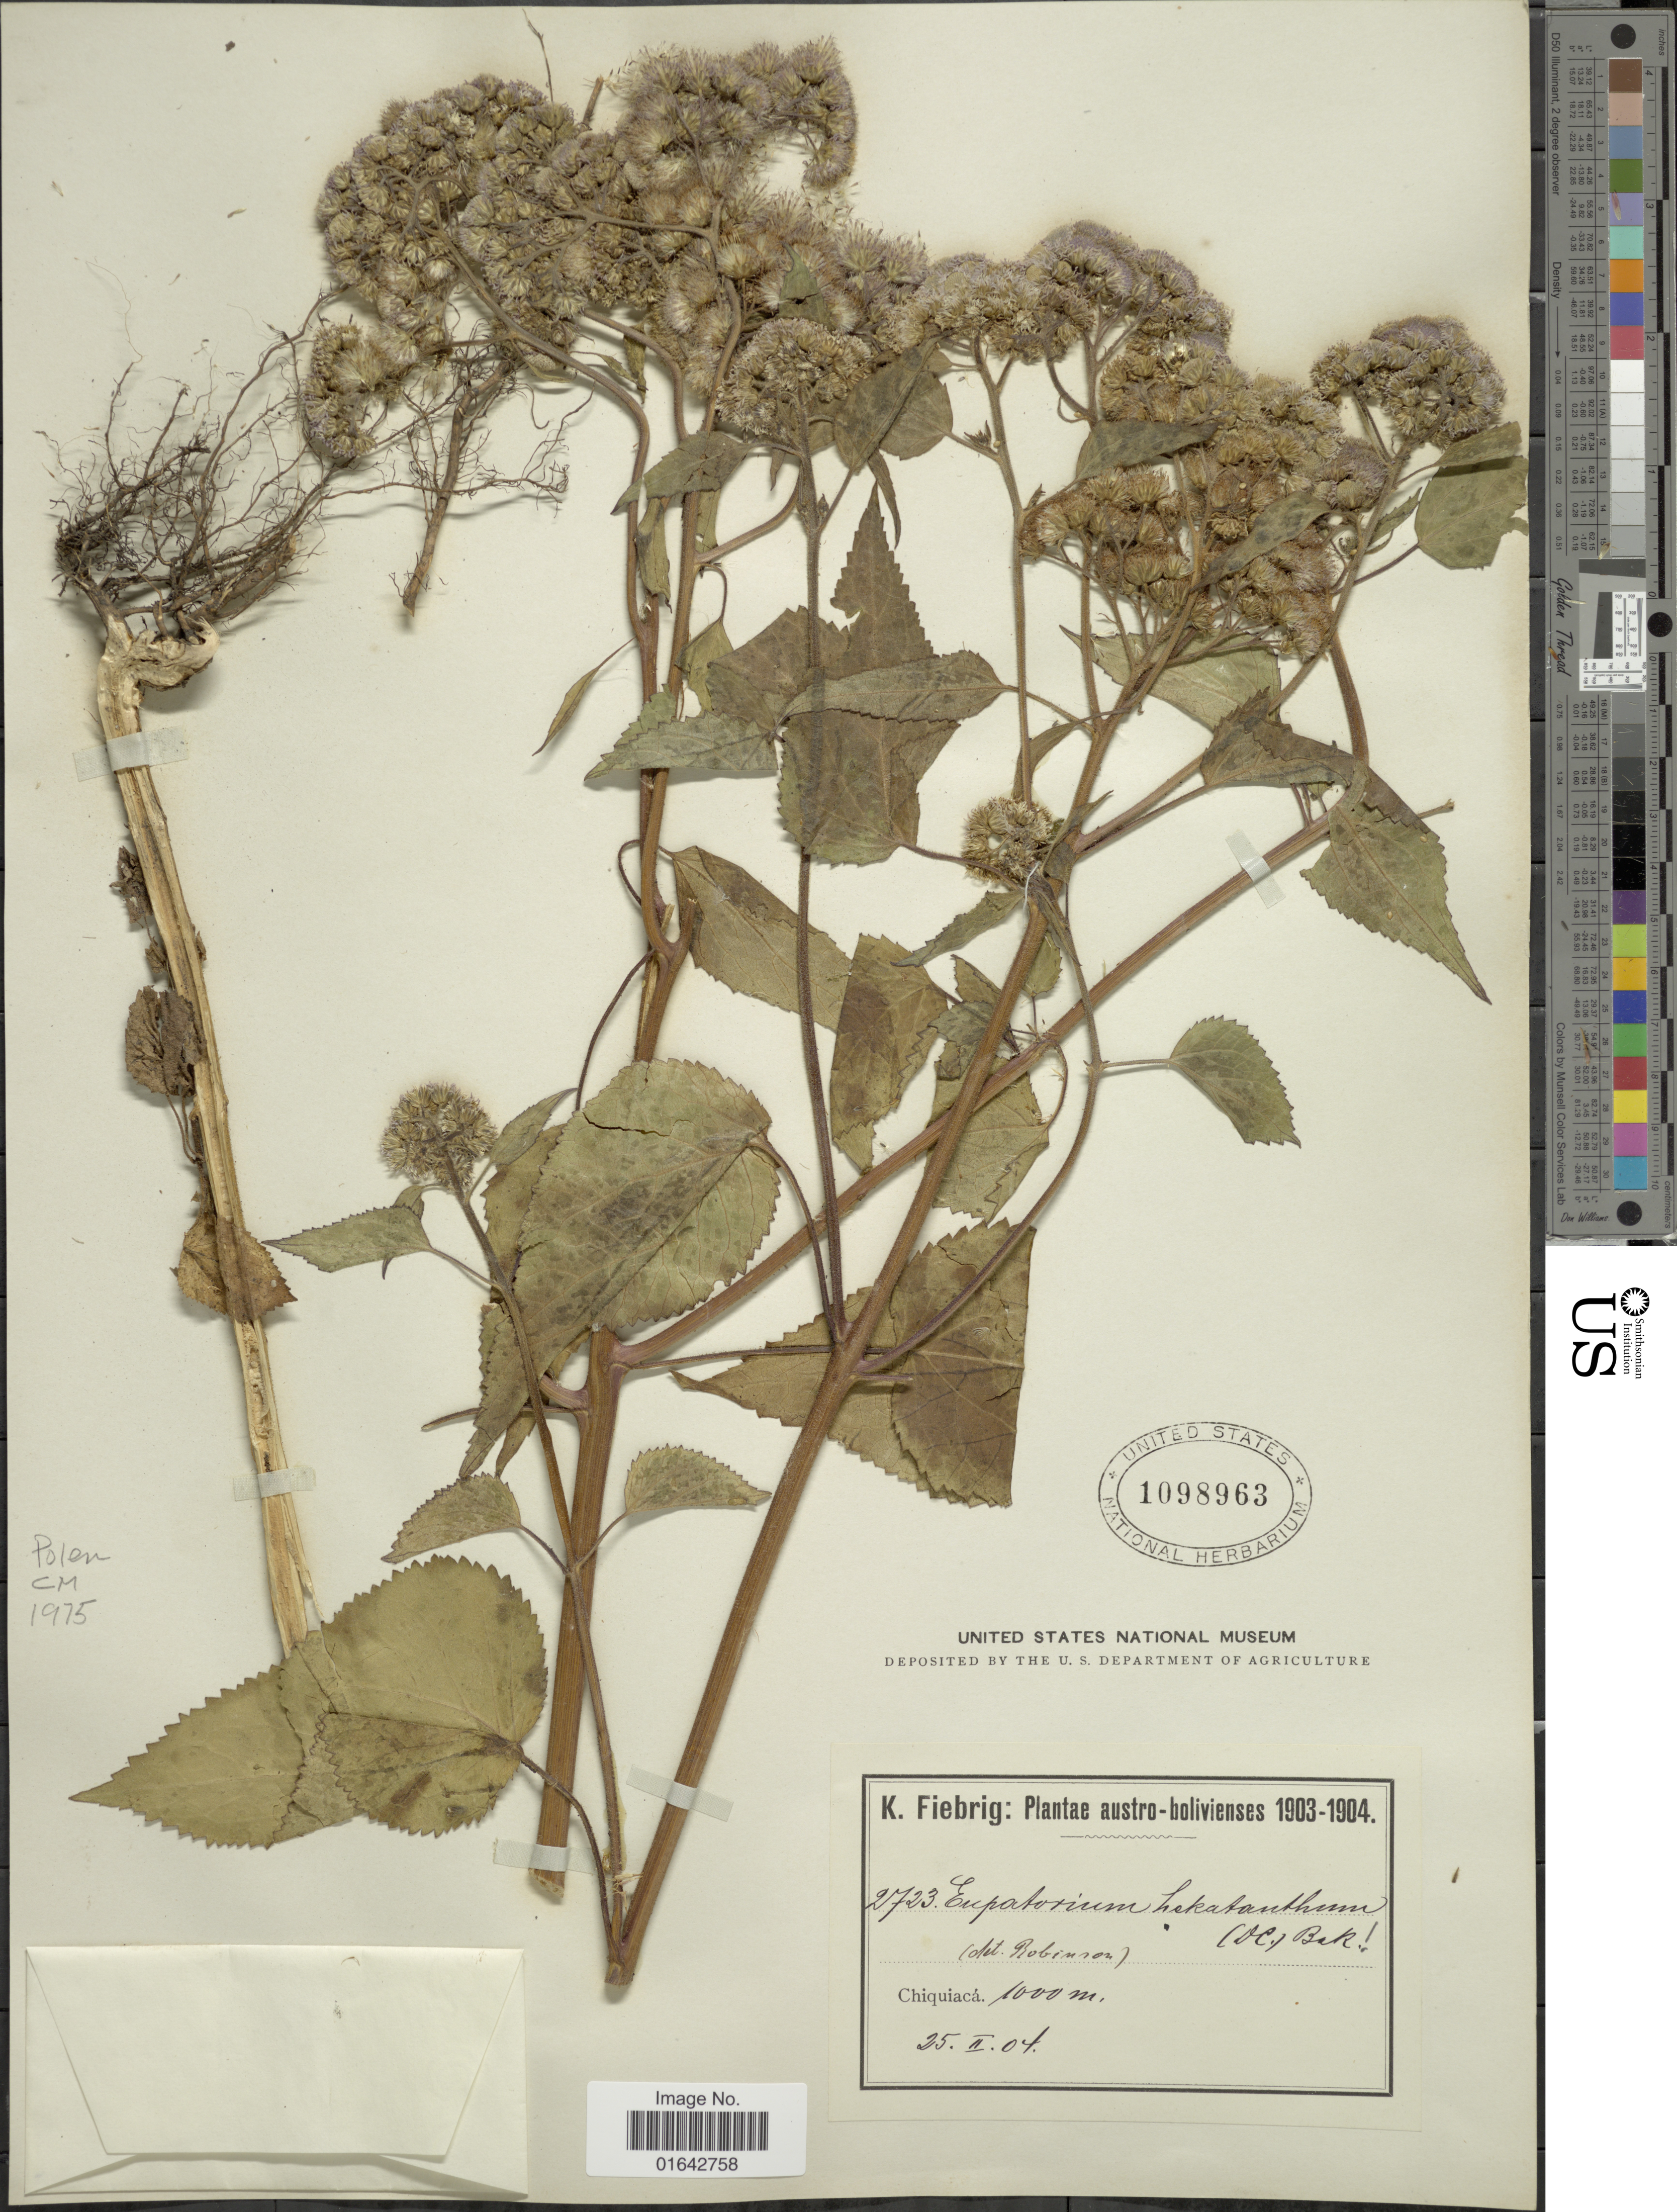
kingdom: Plantae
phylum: Tracheophyta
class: Magnoliopsida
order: Asterales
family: Asteraceae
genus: Urolepis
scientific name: Urolepis hecatantha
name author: (DC.) R.M. King & H. Rob.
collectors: K. Fiebrig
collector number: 2723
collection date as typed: Transcribed d/m/y: 25/2/4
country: Bolivia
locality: Austro-bolivienses, Chiquiaca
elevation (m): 1000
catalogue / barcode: US 1098963